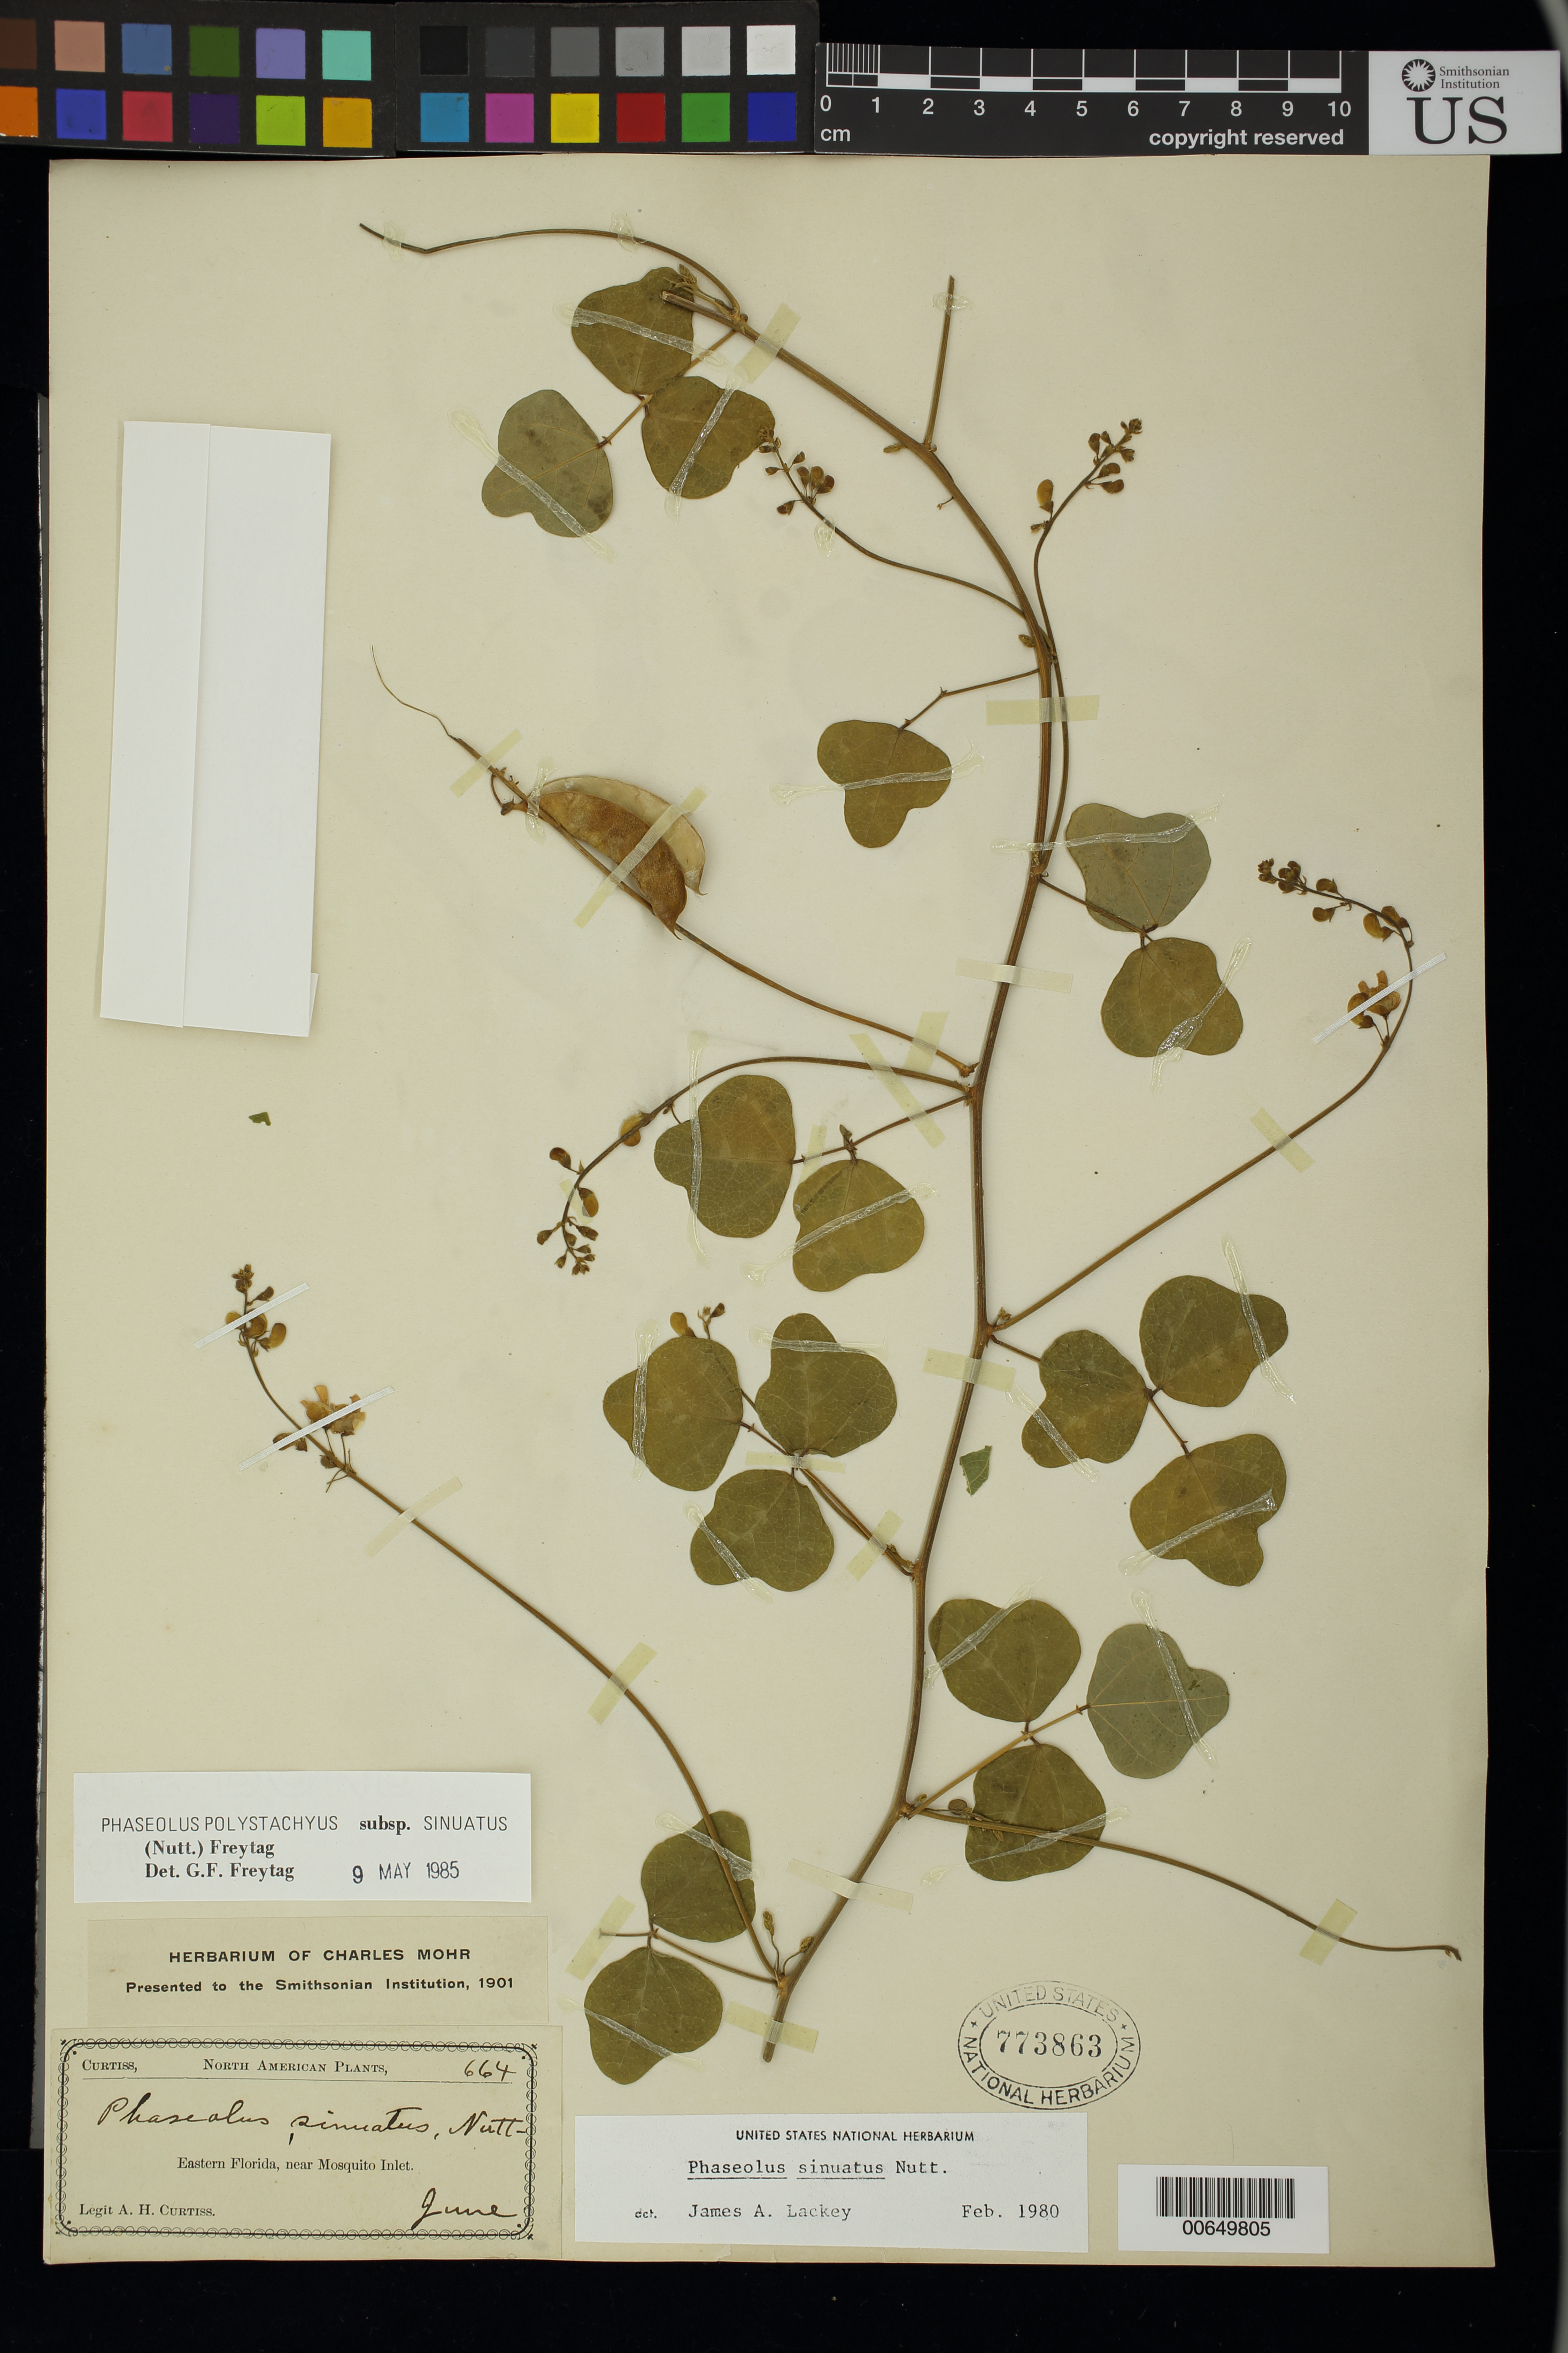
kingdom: Plantae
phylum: Tracheophyta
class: Magnoliopsida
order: Fabales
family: Fabaceae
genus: Phaseolus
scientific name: Phaseolus polystachios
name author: (L.) Britton, Stearns & Poggenb.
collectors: A. H. Curtiss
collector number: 664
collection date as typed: Jun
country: United States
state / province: Florida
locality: Eastern Florida near Mosquito Inlet.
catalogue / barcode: US 773863